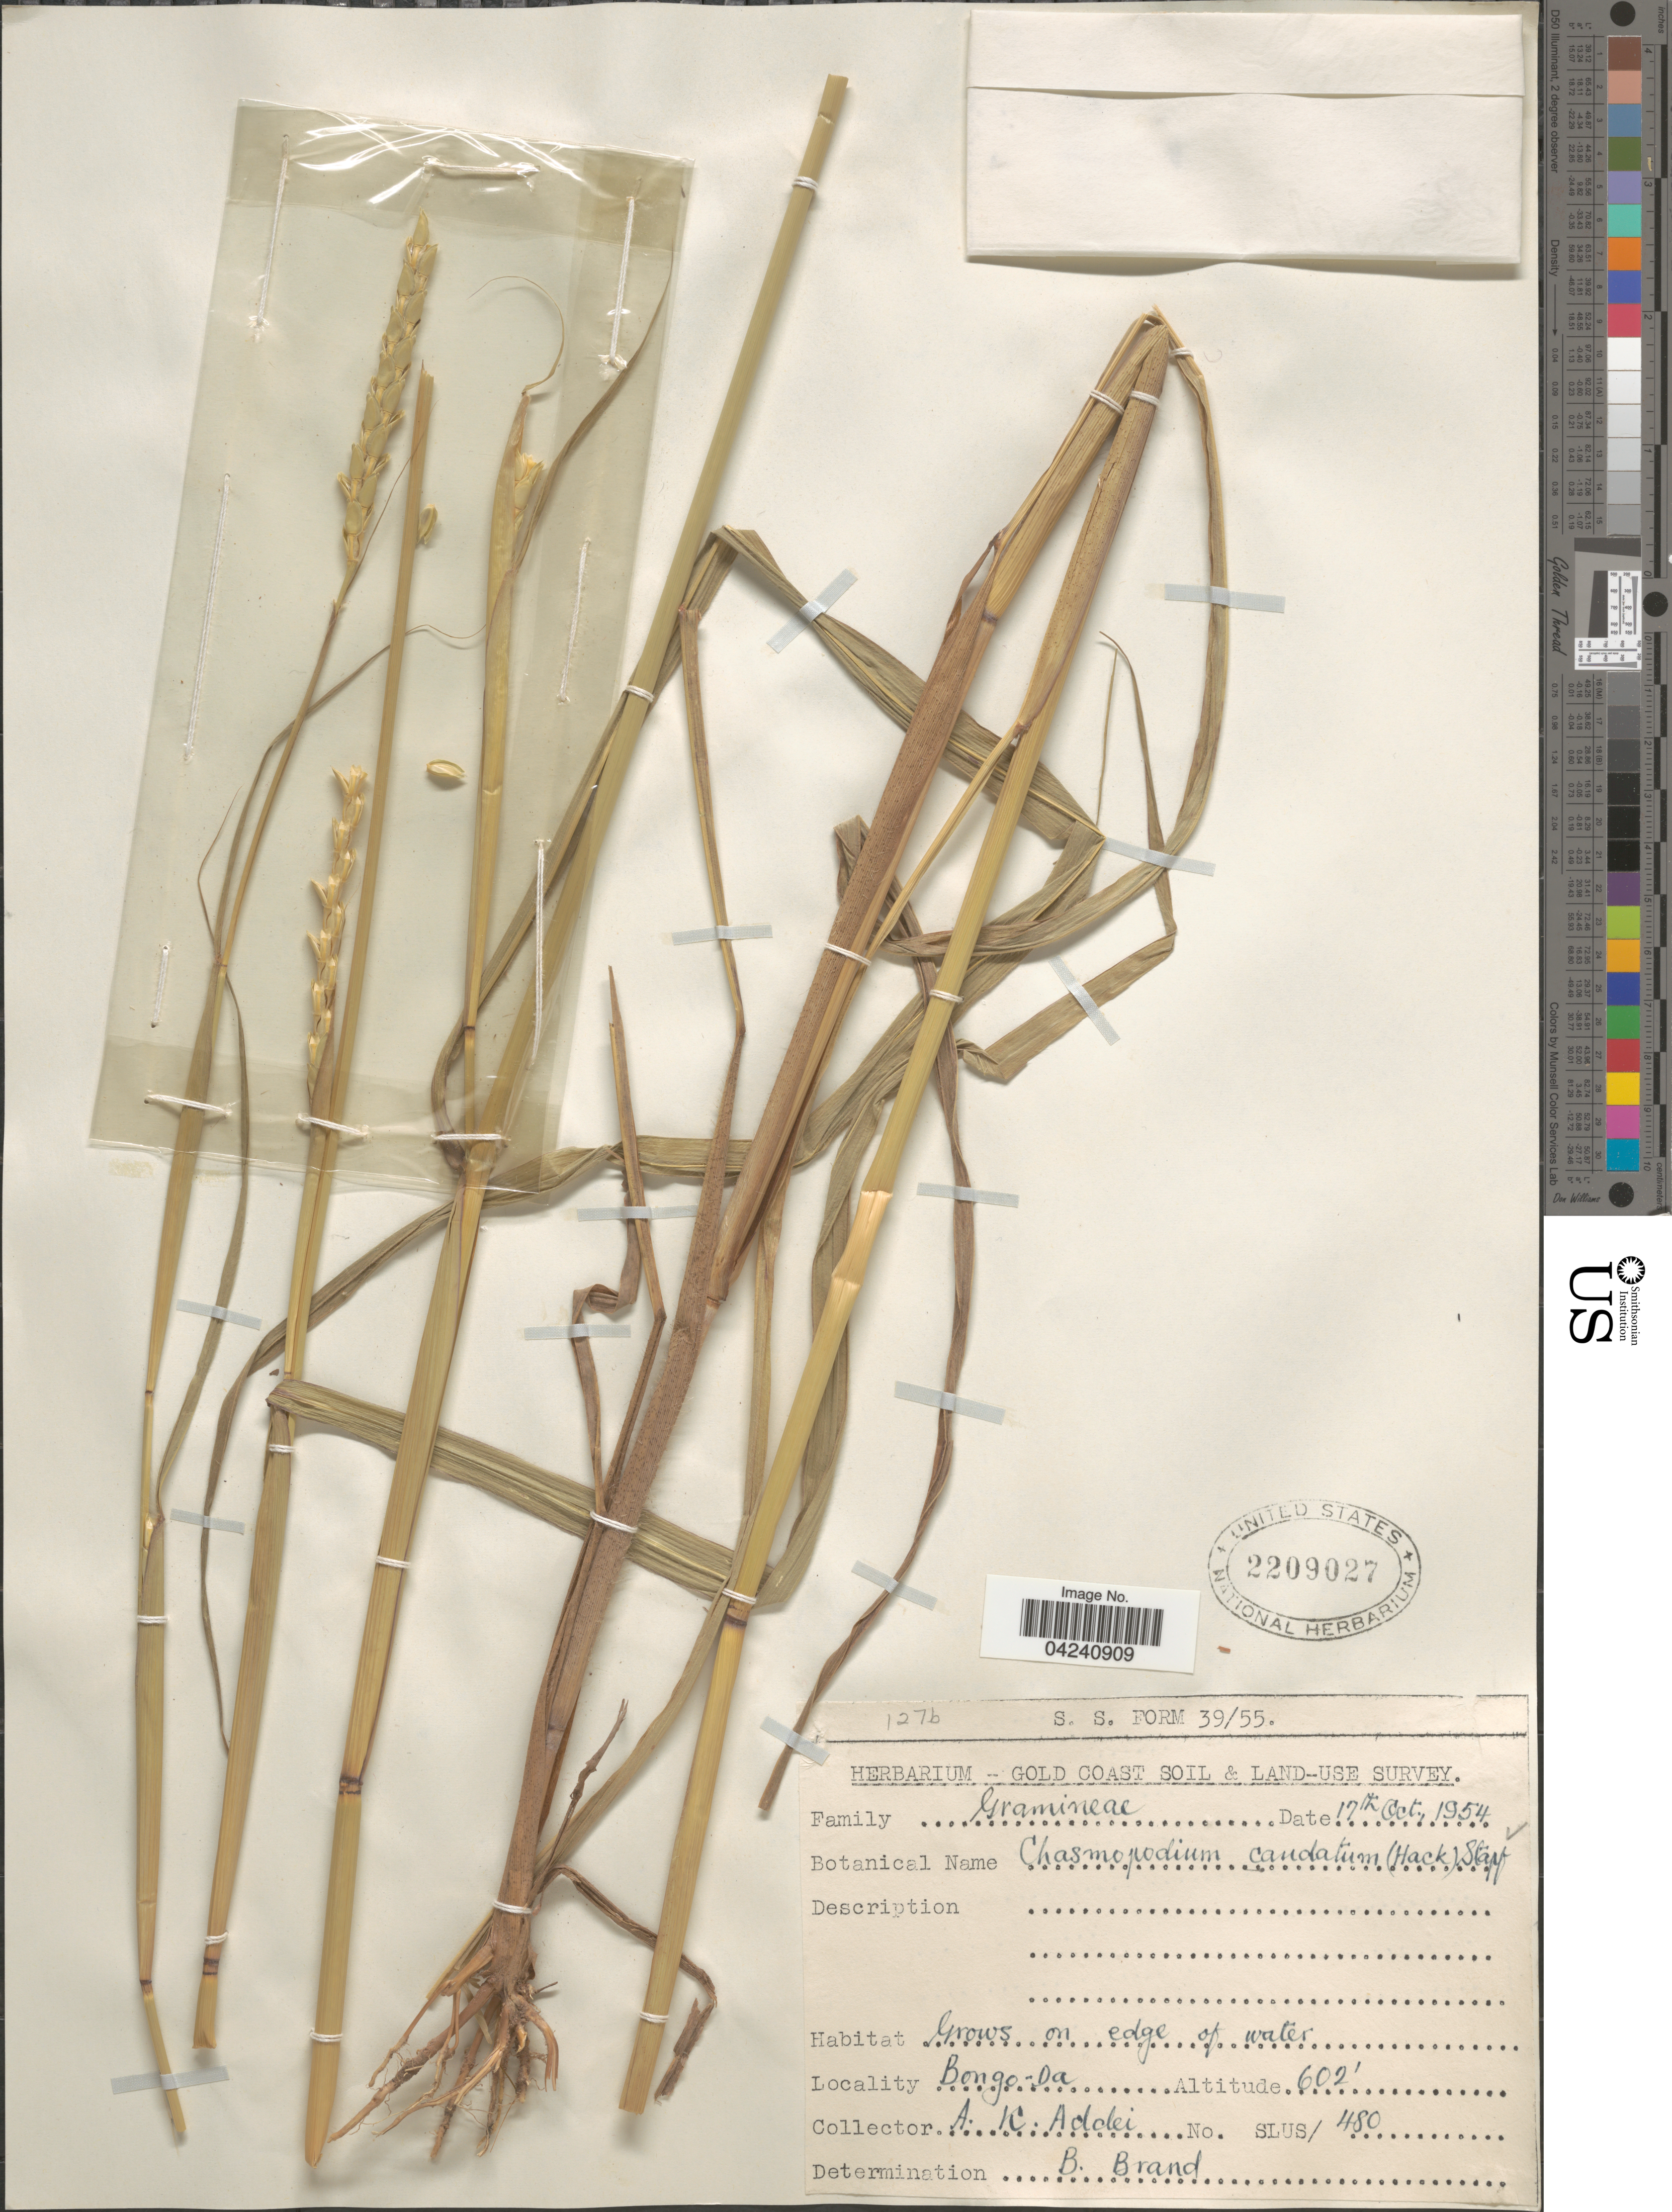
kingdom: Plantae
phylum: Tracheophyta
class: Liliopsida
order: Poales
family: Poaceae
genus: Chasmopodium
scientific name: Chasmopodium caudatum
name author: (Hack.) Stapf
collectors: A. Addei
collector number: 480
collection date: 1954-10-17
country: Ghana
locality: Gold Coast Soil & Land-Use Survey. Bongo-Da.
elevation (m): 183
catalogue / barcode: US 2209027